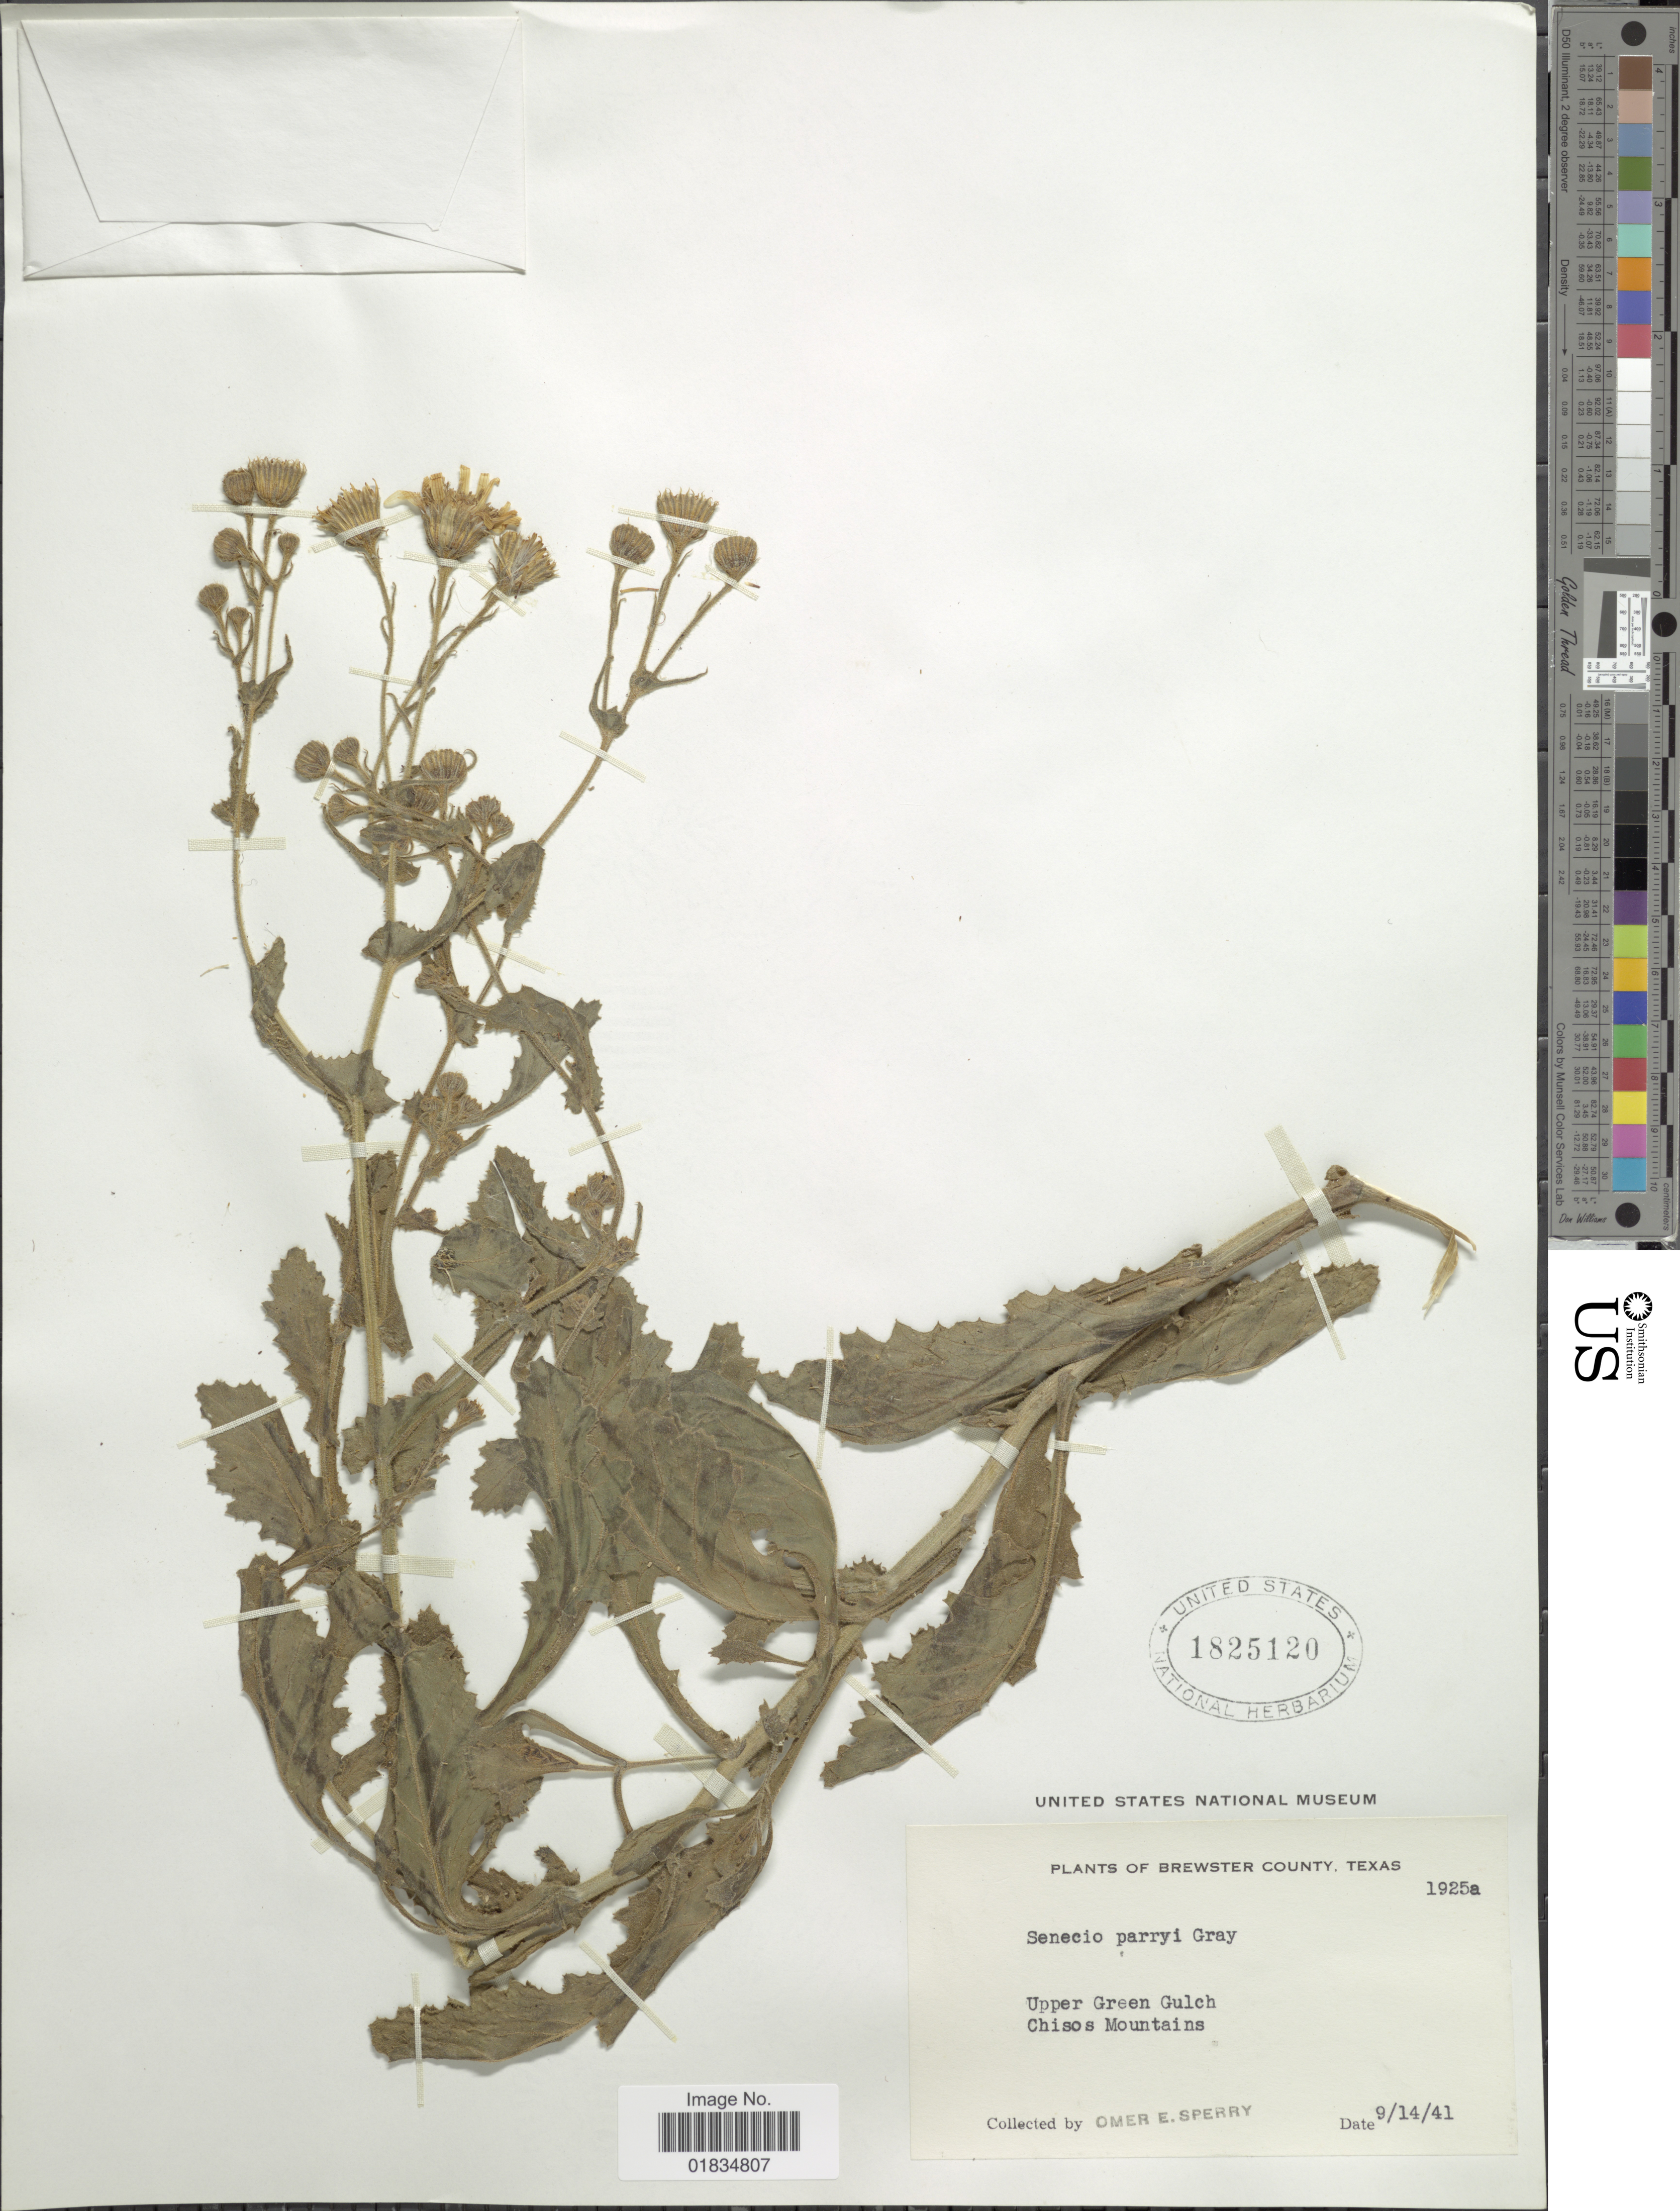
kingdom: Plantae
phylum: Tracheophyta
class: Magnoliopsida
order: Asterales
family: Asteraceae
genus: Senecio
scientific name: Senecio parryi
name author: A. Gray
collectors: O. E. Sperry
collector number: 1925a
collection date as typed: Transcribed d/m/y: 14/9/41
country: United States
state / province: Texas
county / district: Brewster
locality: Upper Green Gulch, Chisos Mountains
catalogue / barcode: US 1825120